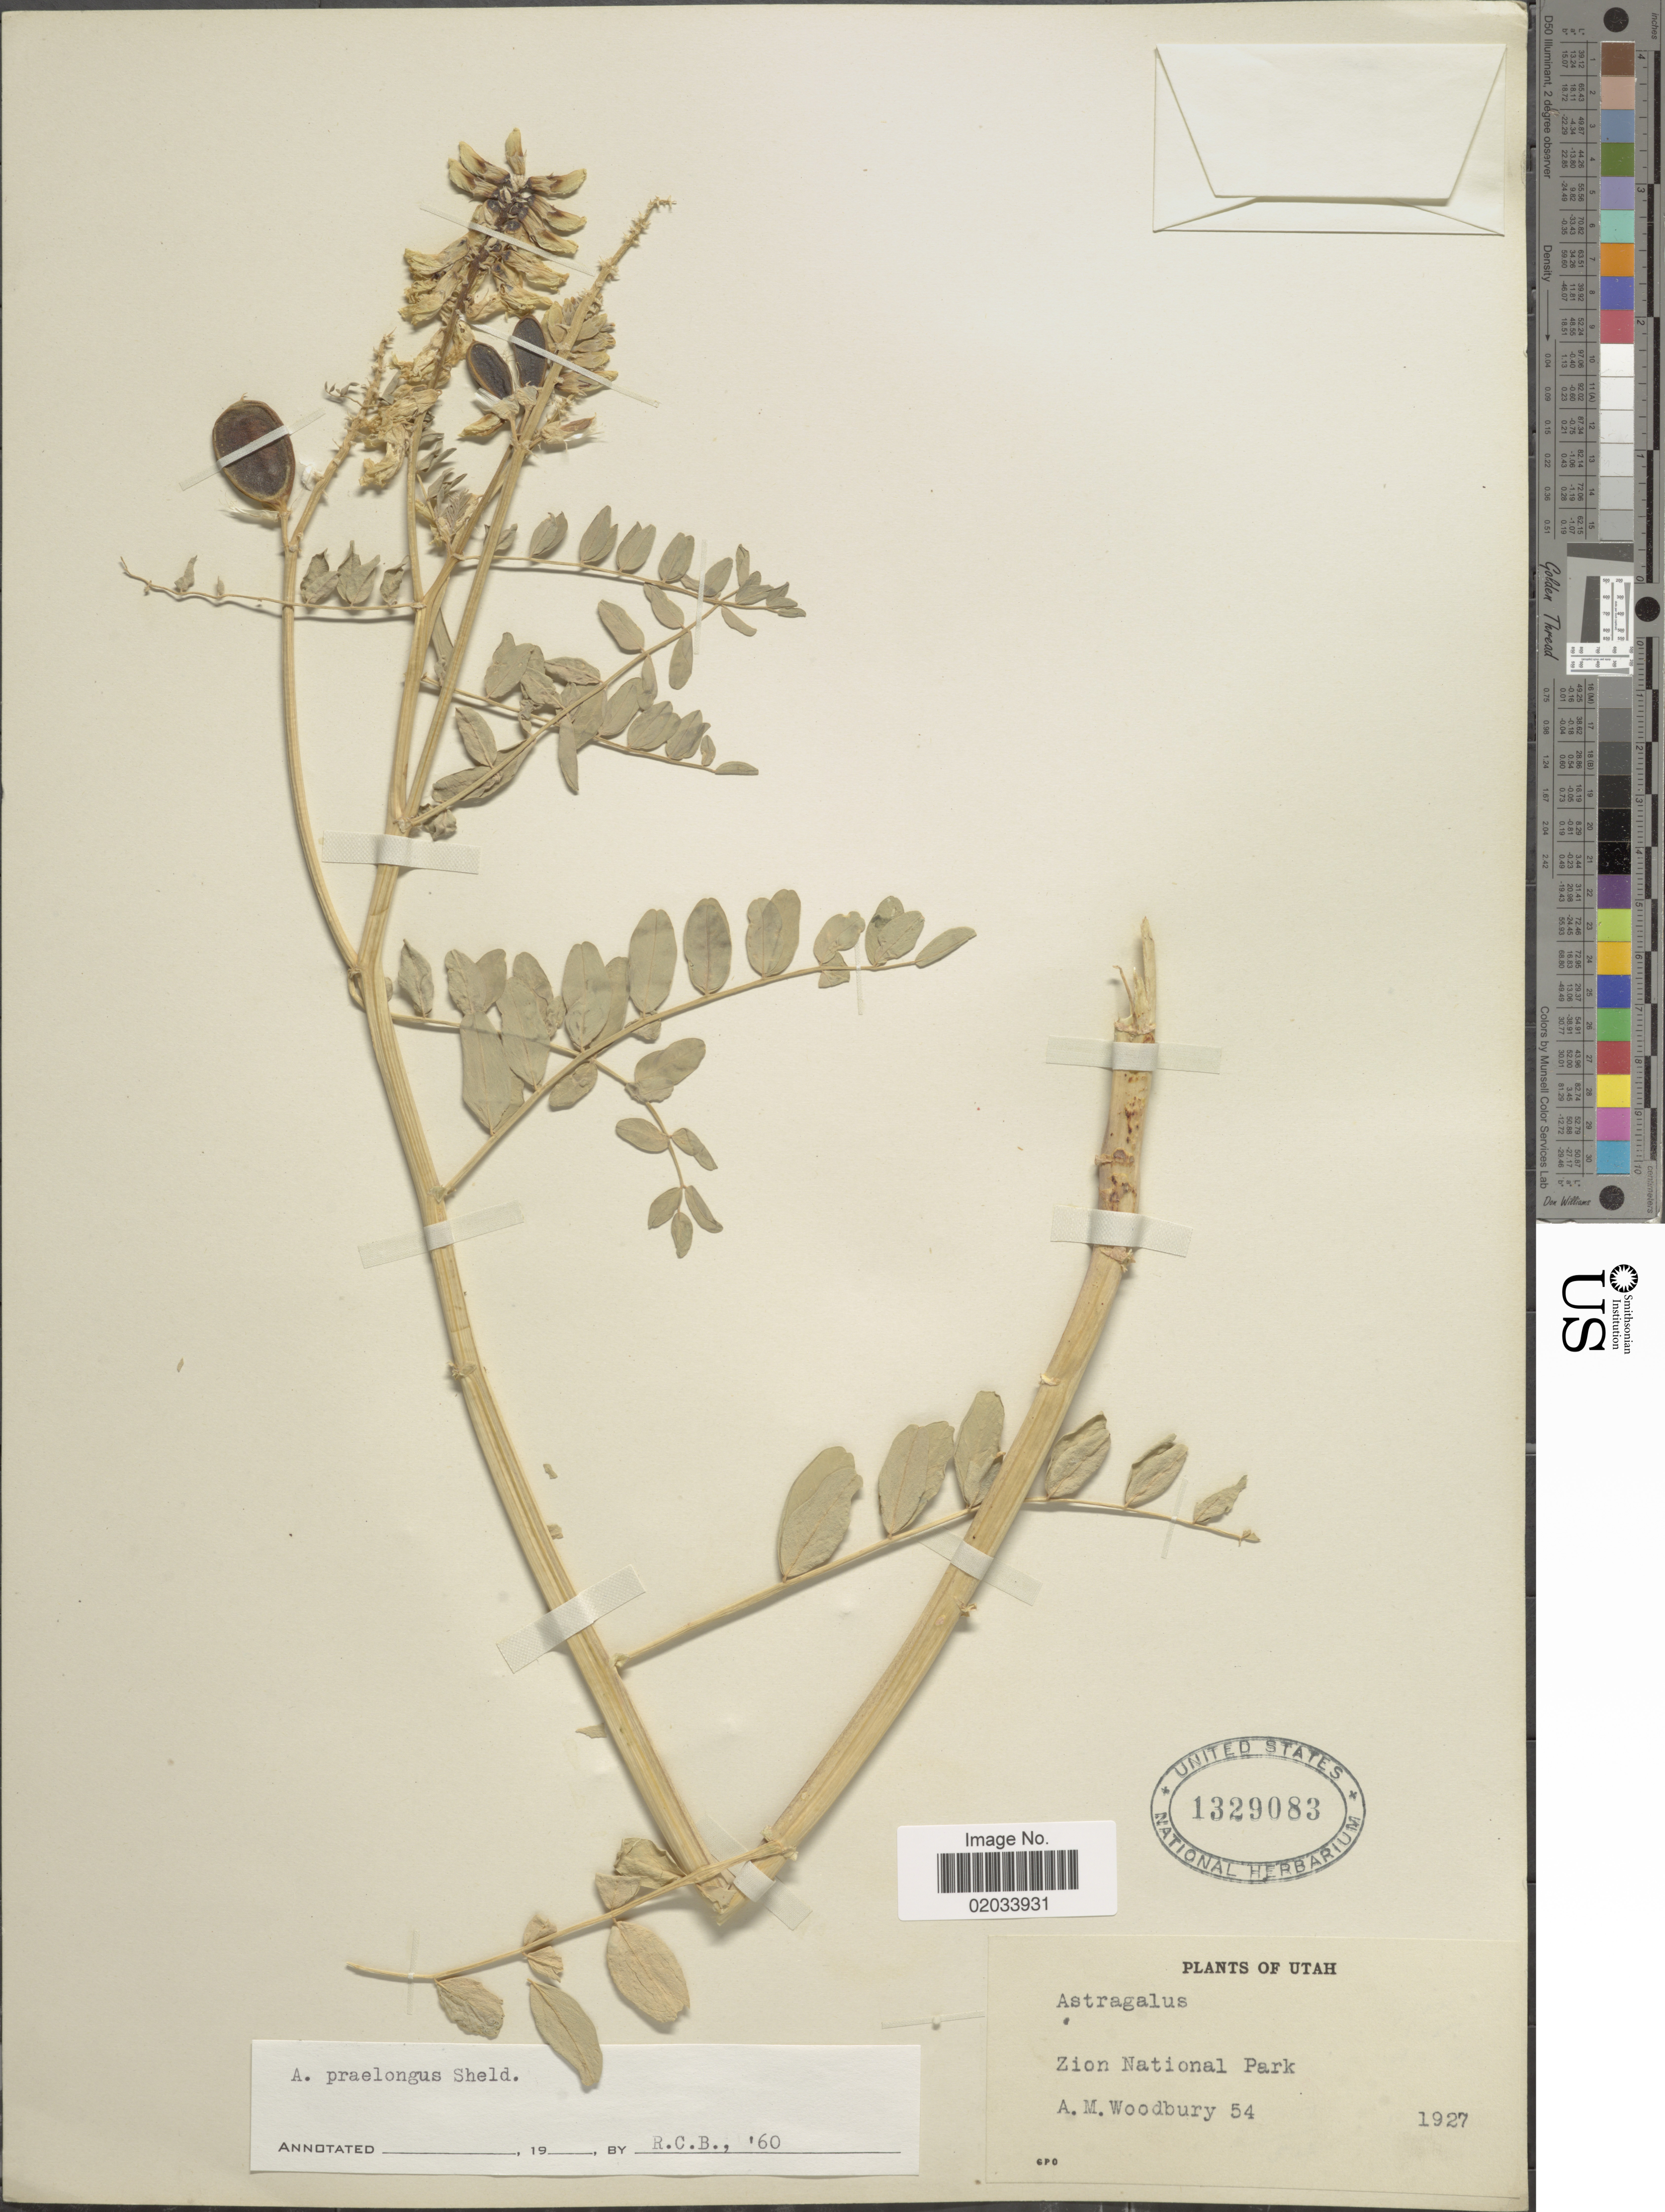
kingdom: Plantae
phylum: Tracheophyta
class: Magnoliopsida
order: Fabales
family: Fabaceae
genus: Astragalus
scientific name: Astragalus praelongus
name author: E. Sheld.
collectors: A. M. Woodbury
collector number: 54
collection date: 1927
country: United States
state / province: Utah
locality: Zion National Park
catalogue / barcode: US 1329083